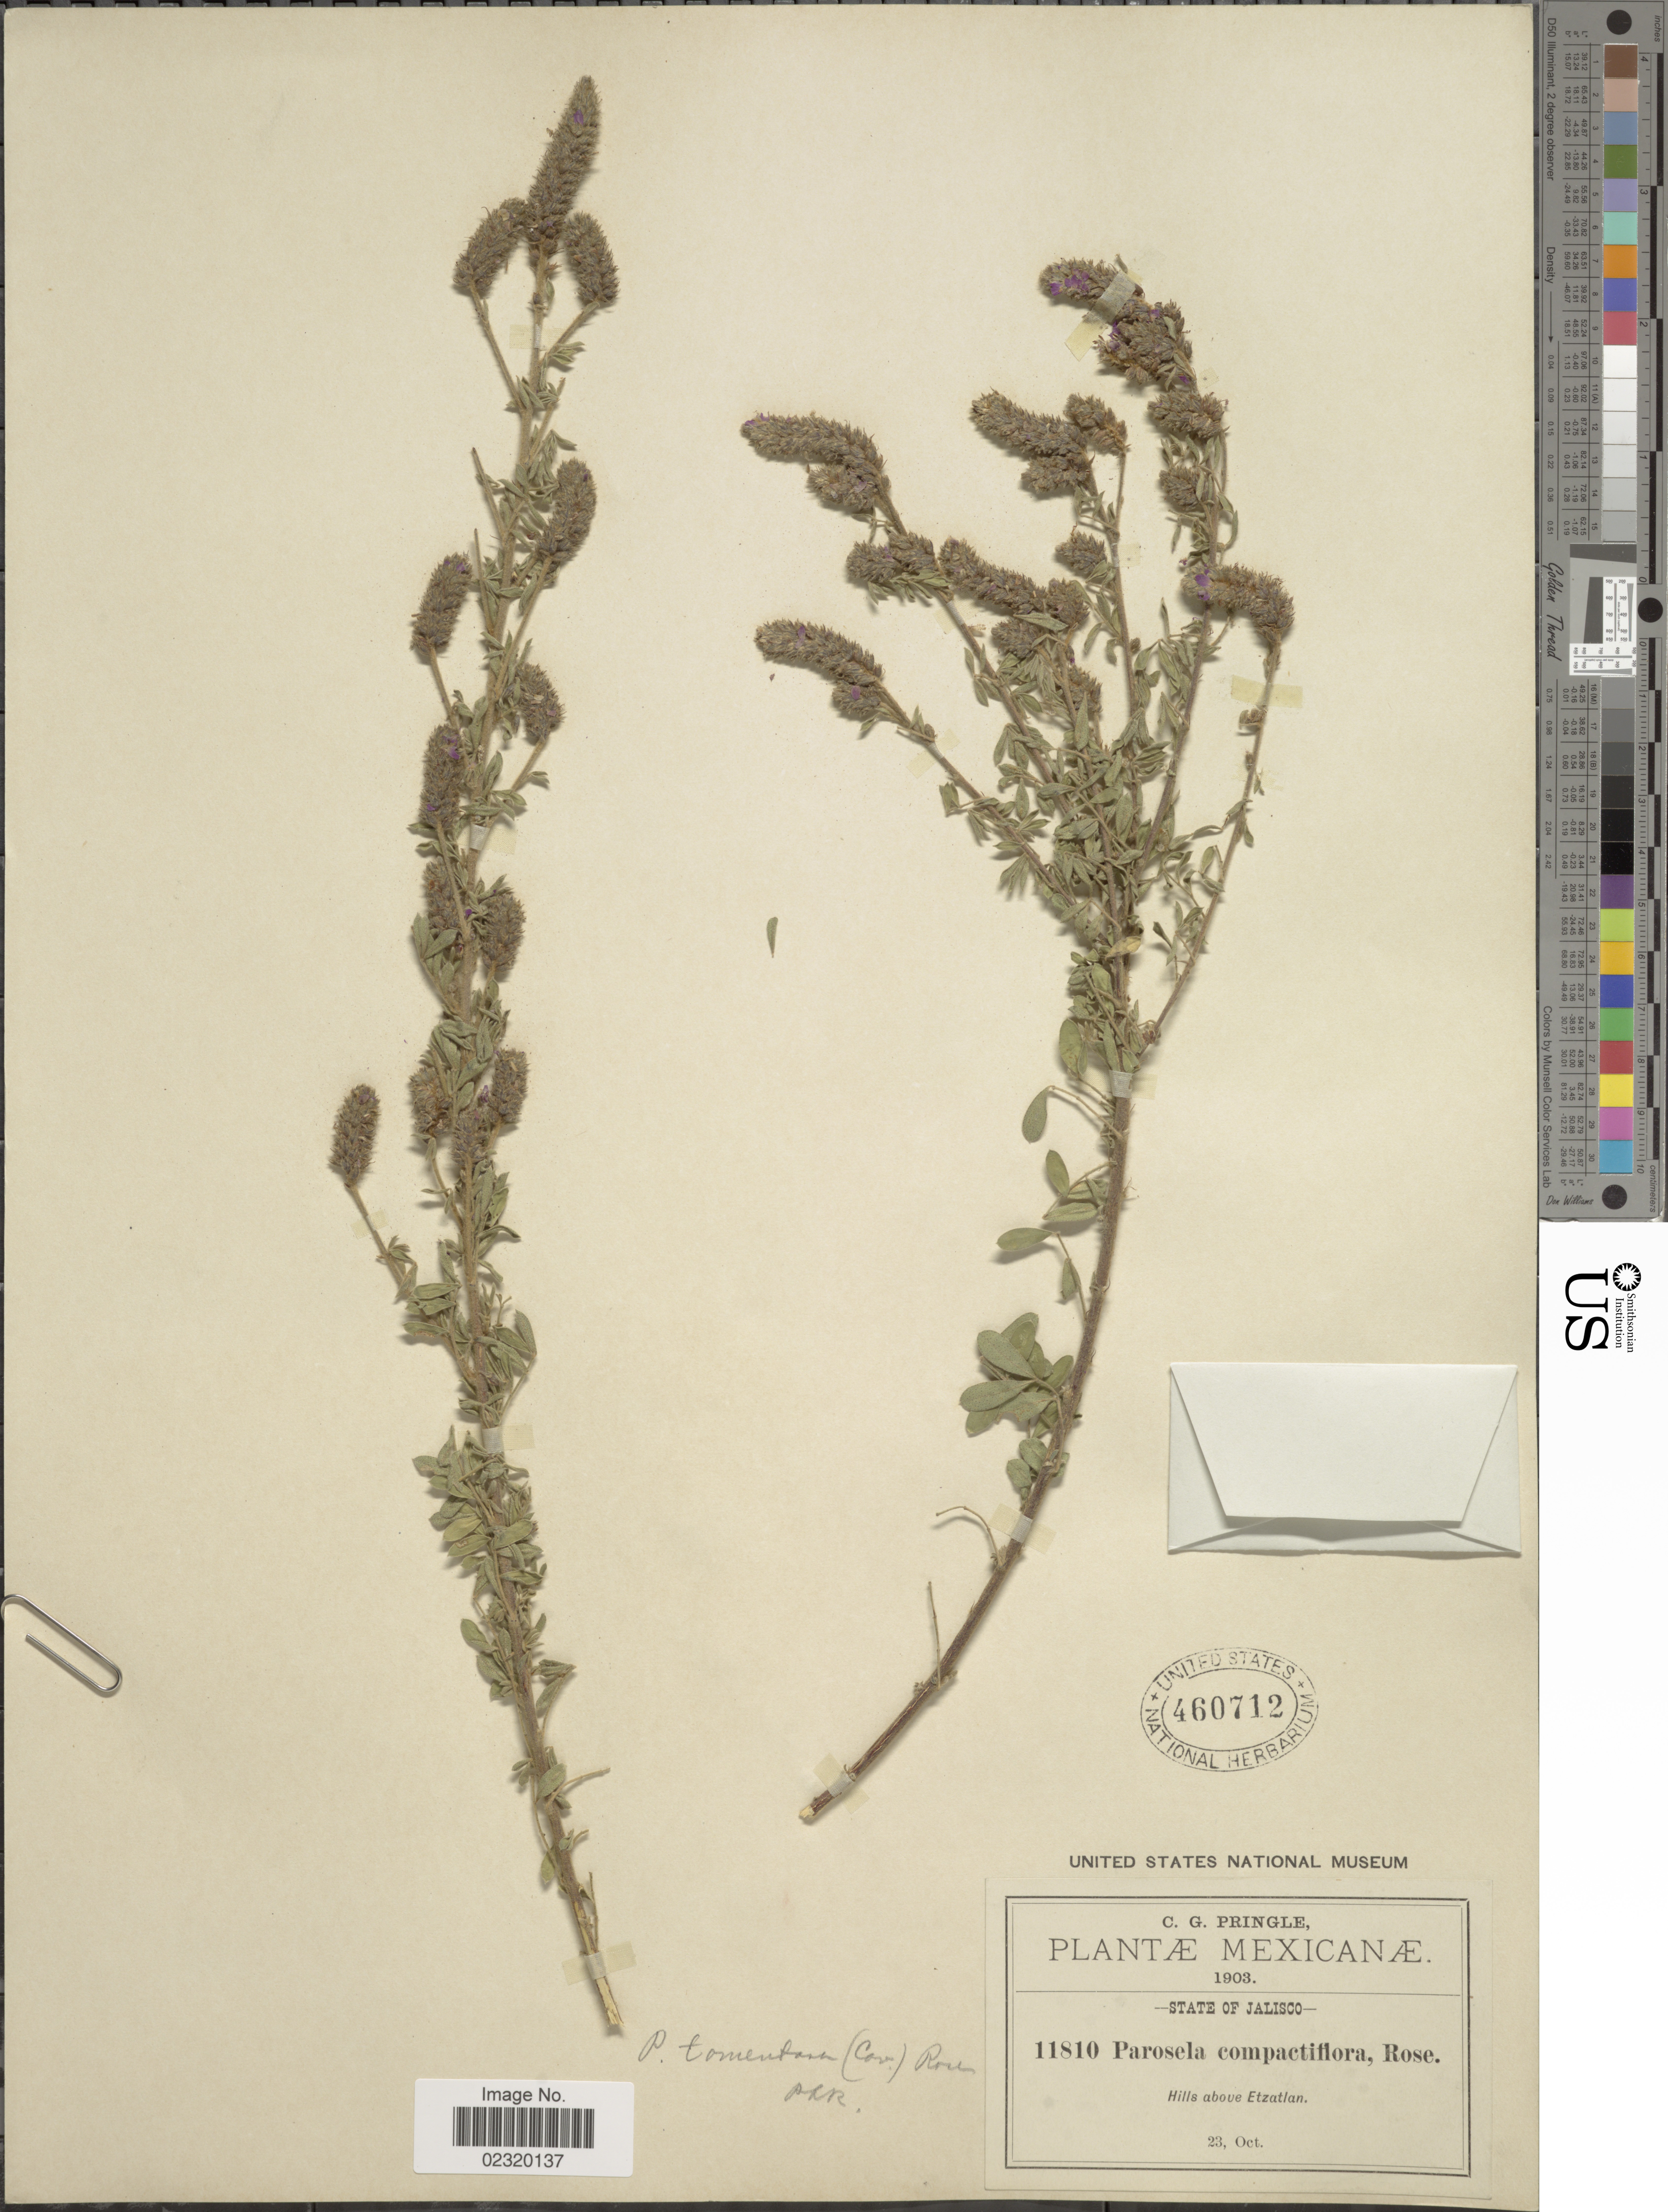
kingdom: Plantae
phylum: Tracheophyta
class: Magnoliopsida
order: Fabales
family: Fabaceae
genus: Dalea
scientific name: Dalea tomentosa var. tomentosa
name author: (Cav.) Willd.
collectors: C. G. Pringle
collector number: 11810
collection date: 1903-10-23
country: Mexico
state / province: Jalisco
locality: Above Etzatlan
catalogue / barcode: US 460712